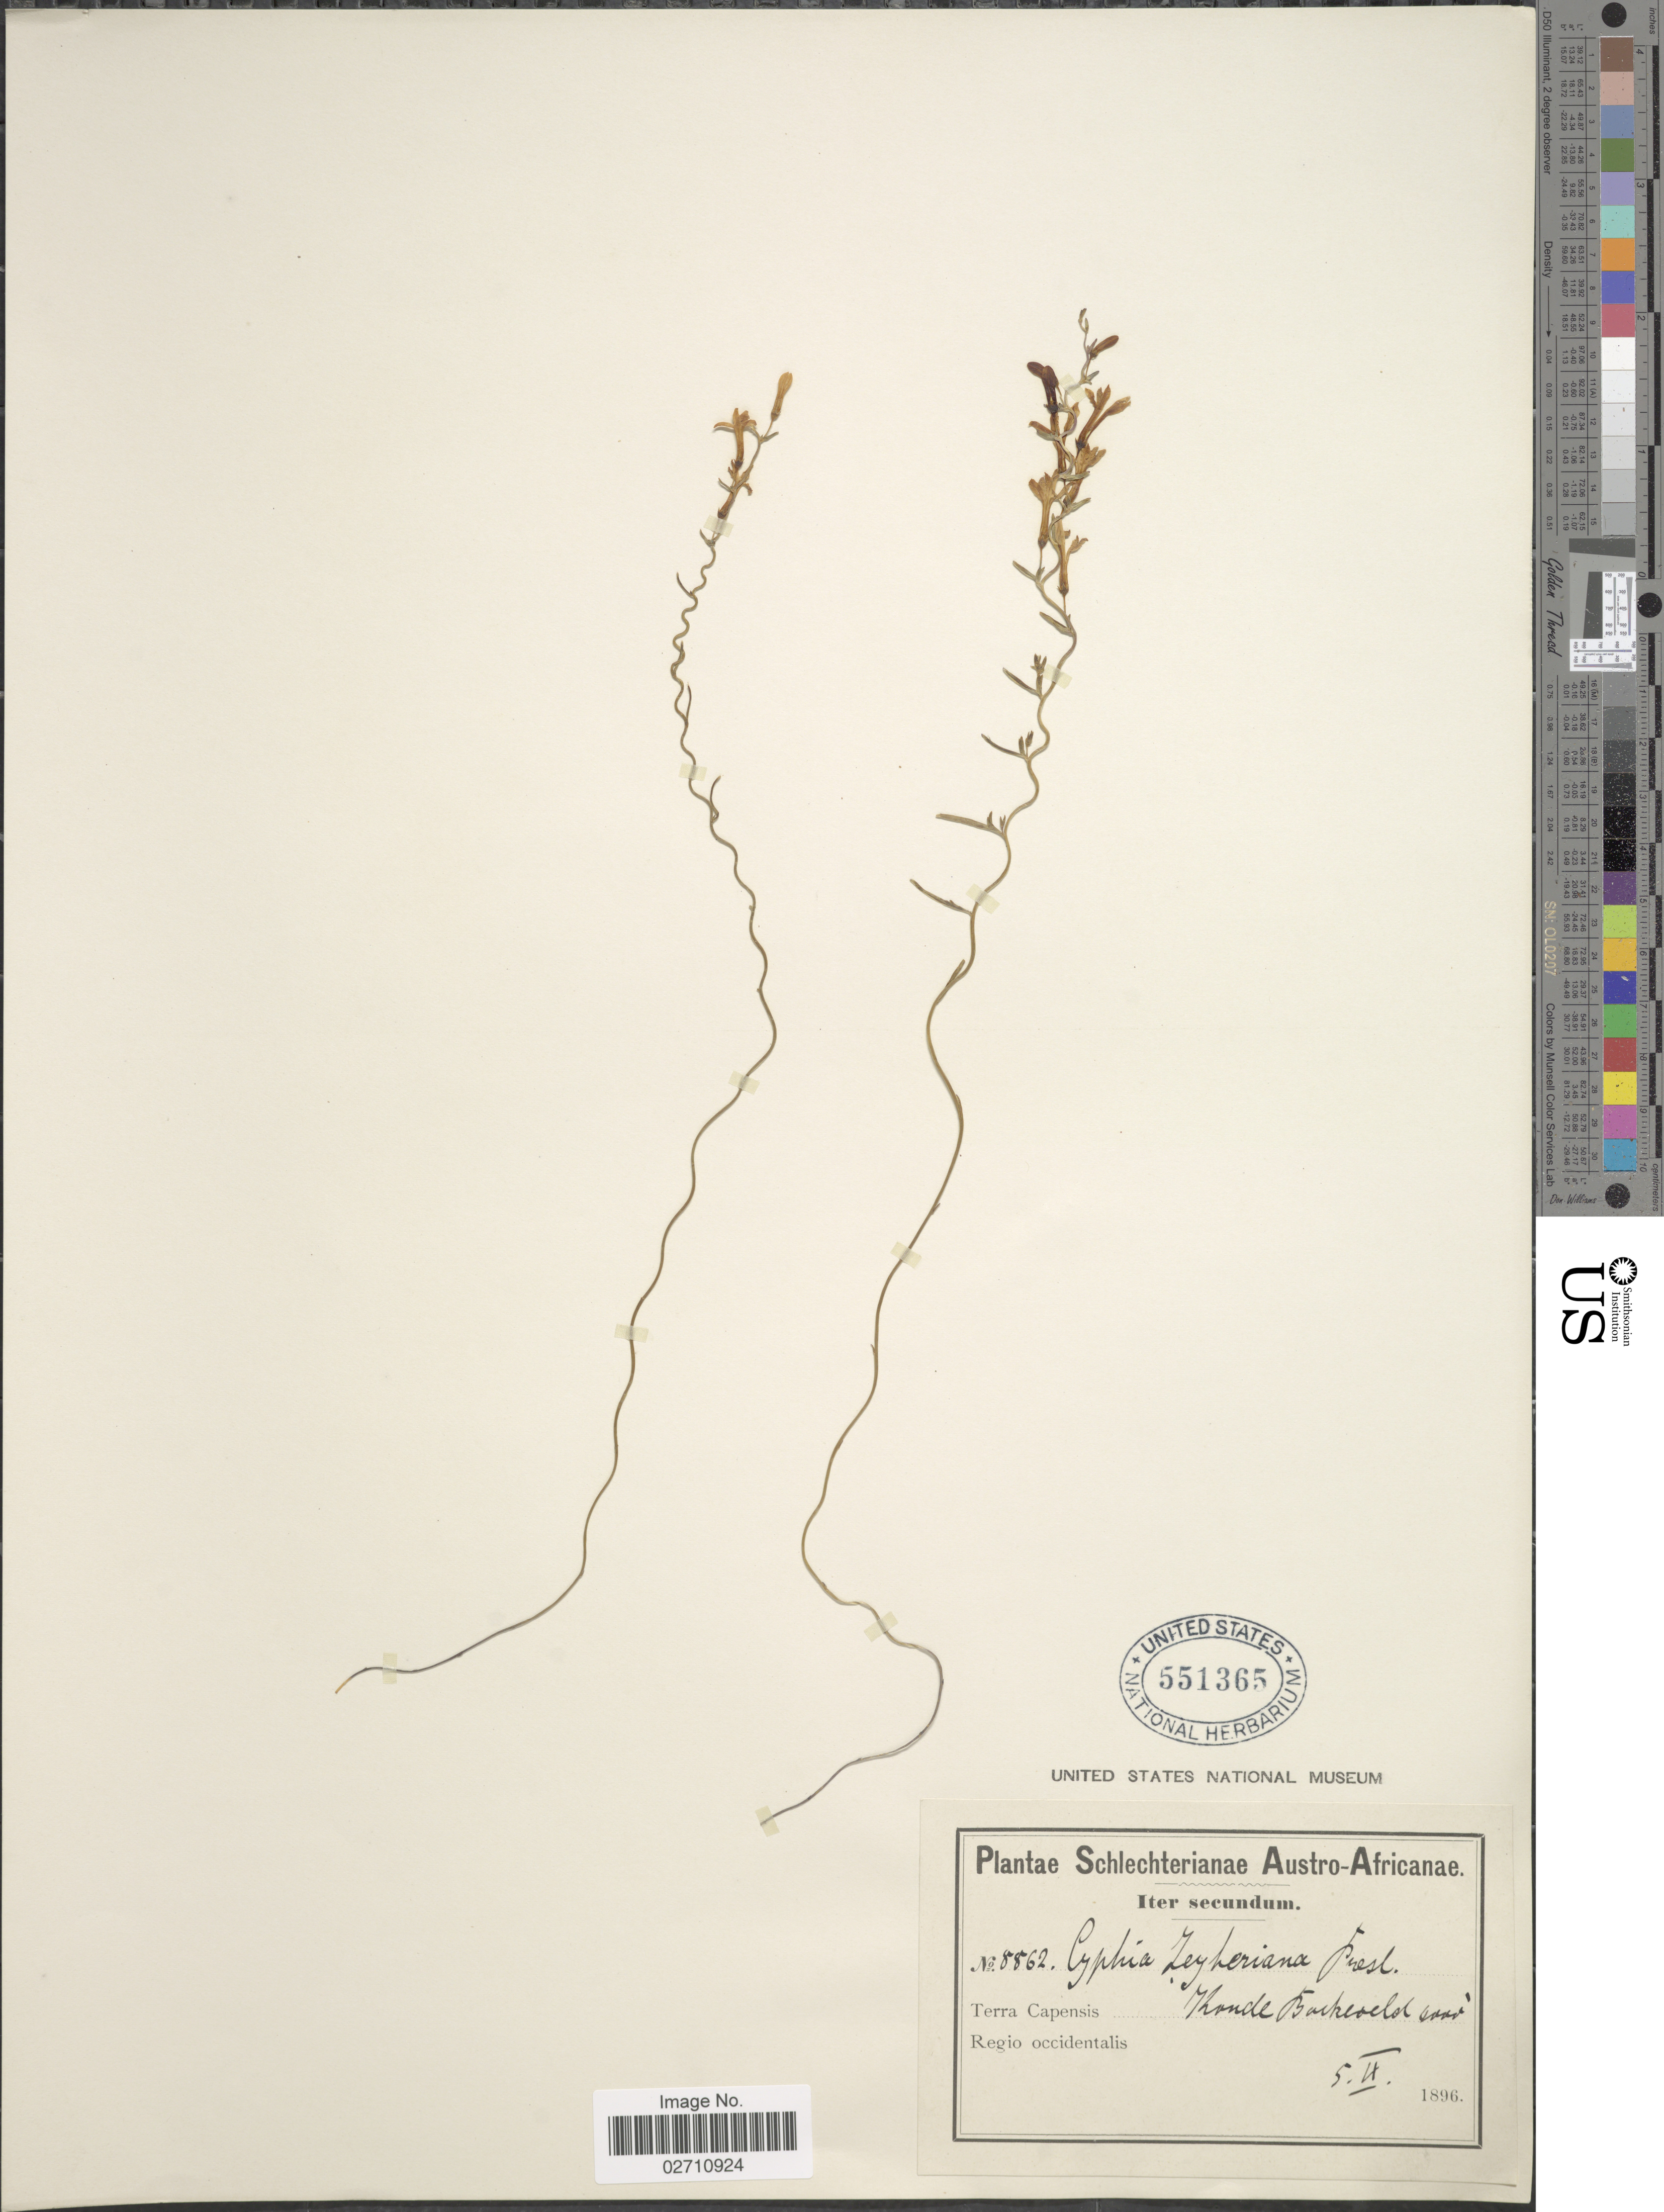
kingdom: Plantae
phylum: Tracheophyta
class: Magnoliopsida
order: Asterales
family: Campanulaceae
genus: Cyphia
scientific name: Cyphia zeyheriana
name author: C. Presl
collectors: Schlechter, --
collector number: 8862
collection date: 1896-04-05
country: South Africa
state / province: Western Cape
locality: Terra Capensis, Koude Bokkeveld, Regio occidentalis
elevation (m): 1219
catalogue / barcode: US 551365